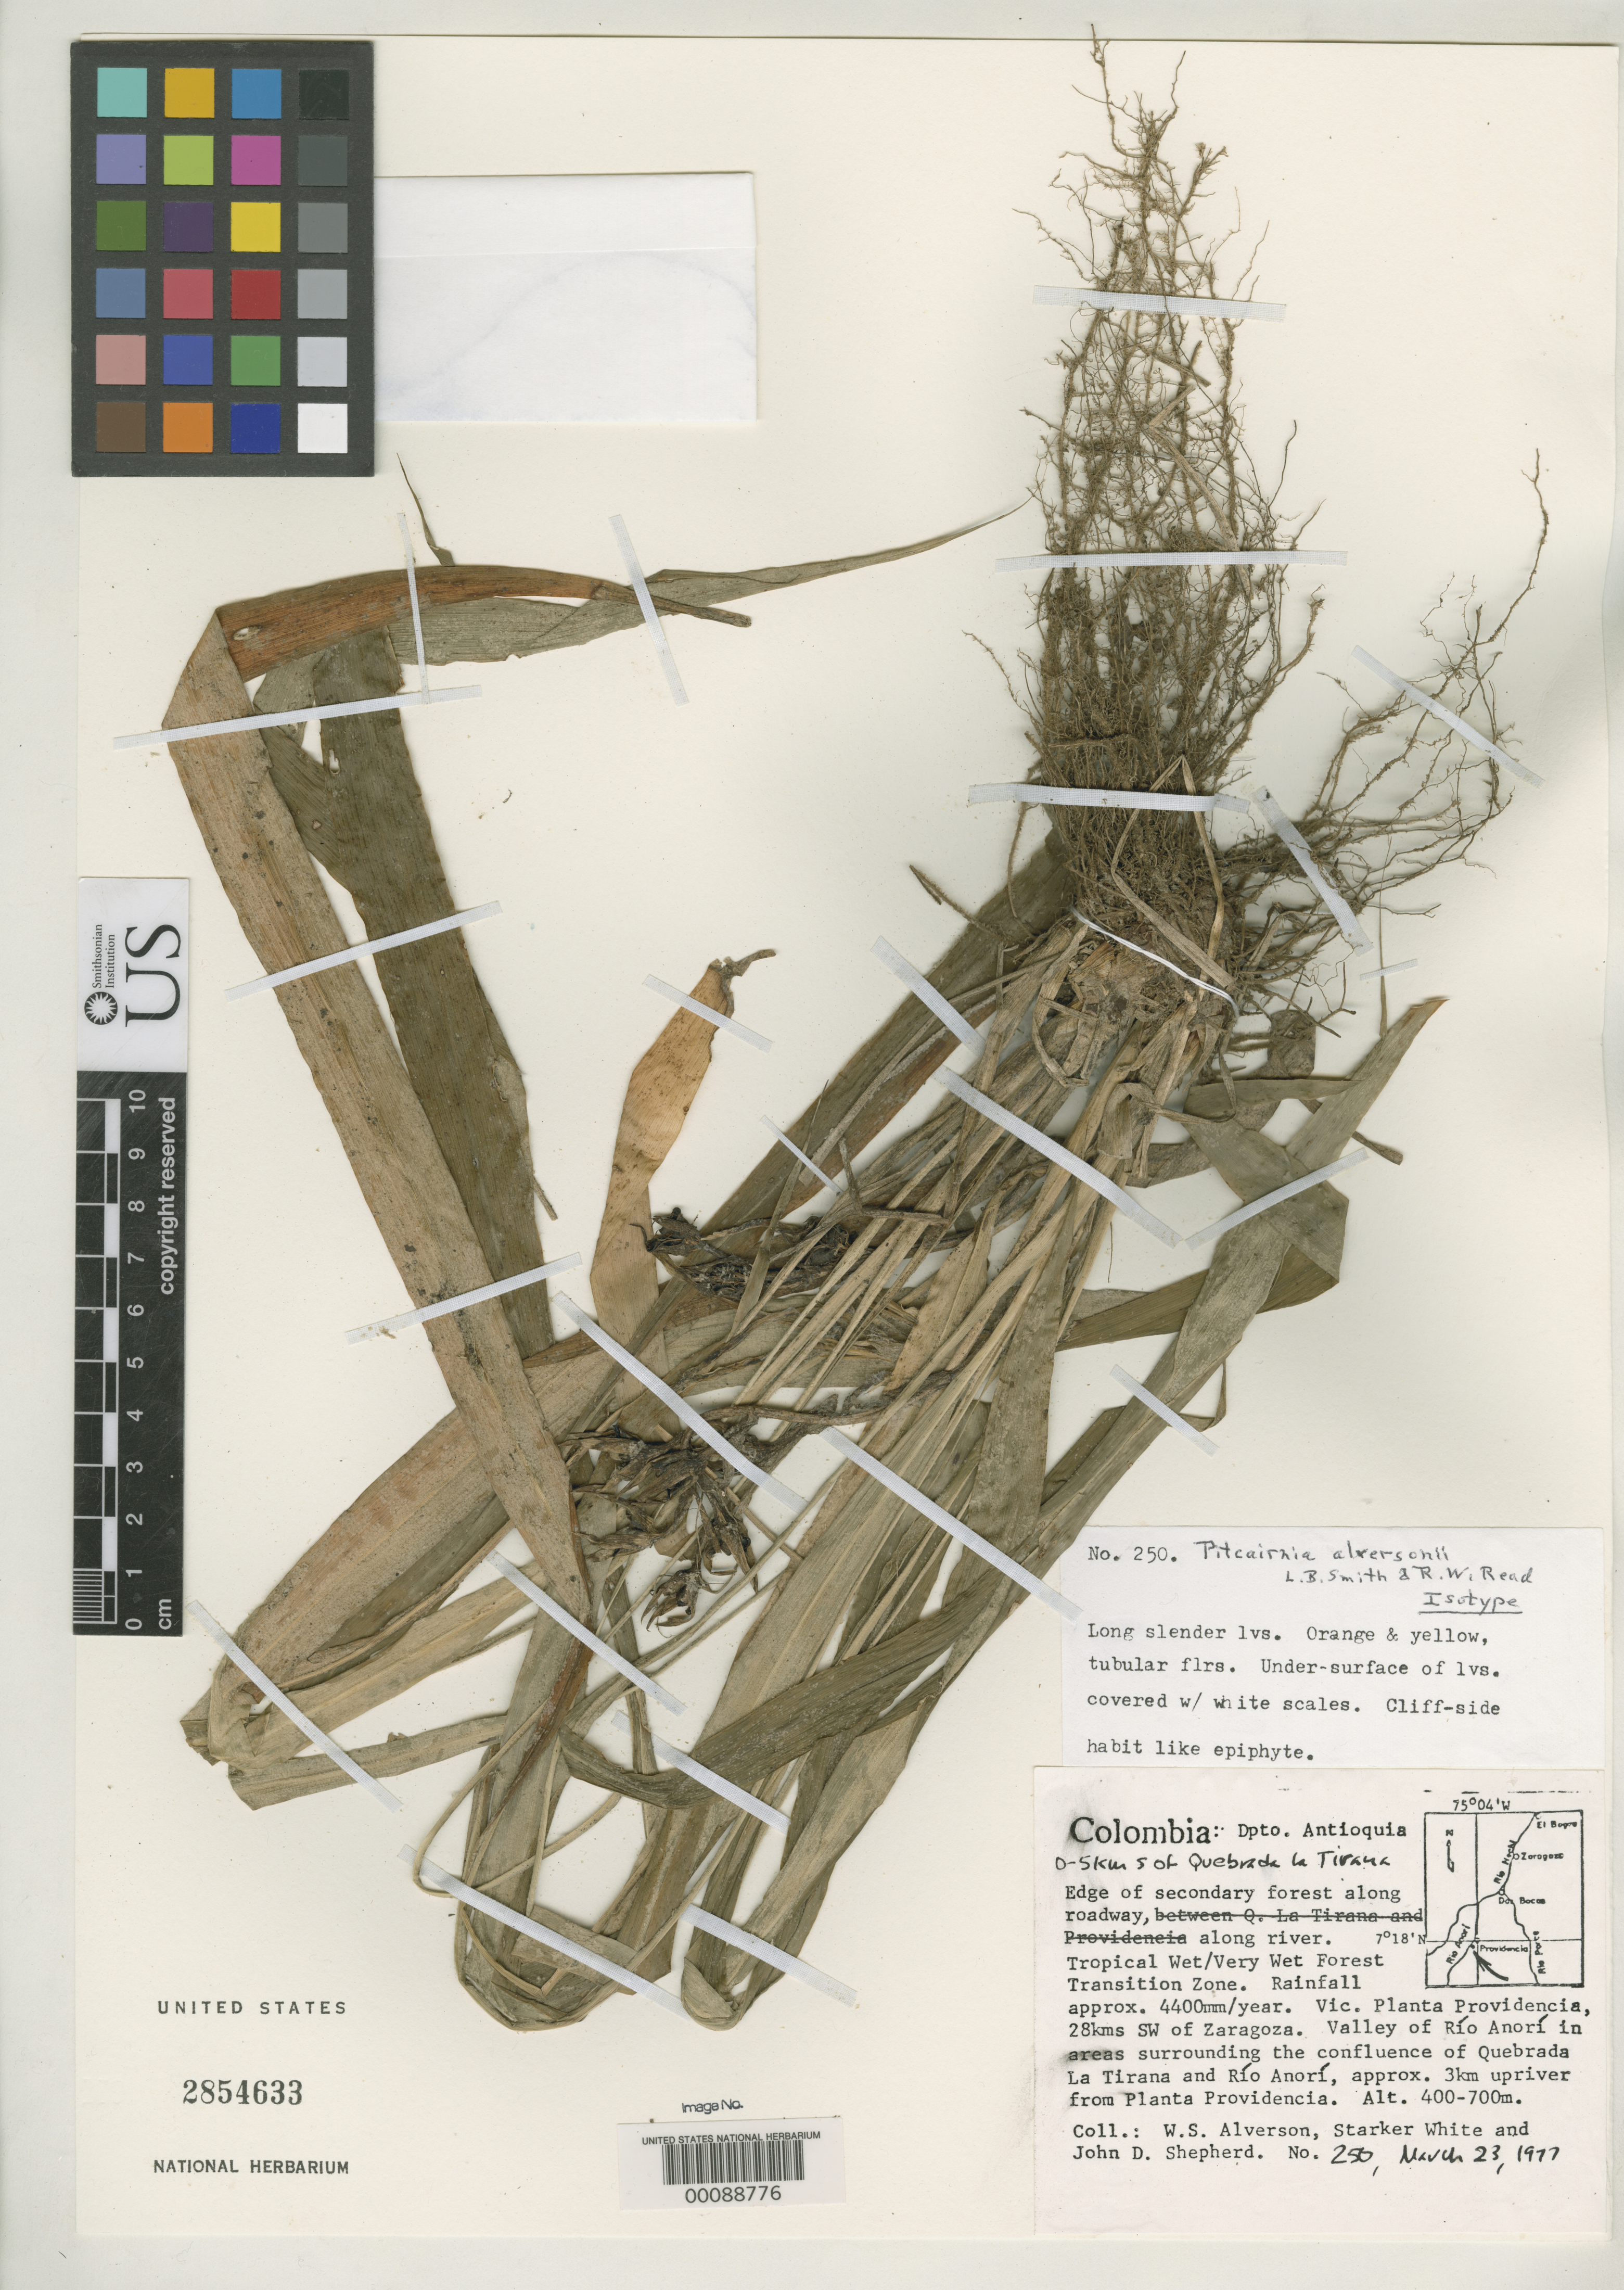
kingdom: Plantae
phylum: Tracheophyta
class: Liliopsida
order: Poales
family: Bromeliaceae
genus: Pitcairnia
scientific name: Pitcairnia alversonii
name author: L.B. Sm. & Read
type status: Isotype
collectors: W. S. Alverson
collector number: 250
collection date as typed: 23 Mar 1977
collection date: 1977-03-23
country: Colombia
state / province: Antioquia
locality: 0-5 km S of Quebrada La Tirana.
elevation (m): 400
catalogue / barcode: US 2854633